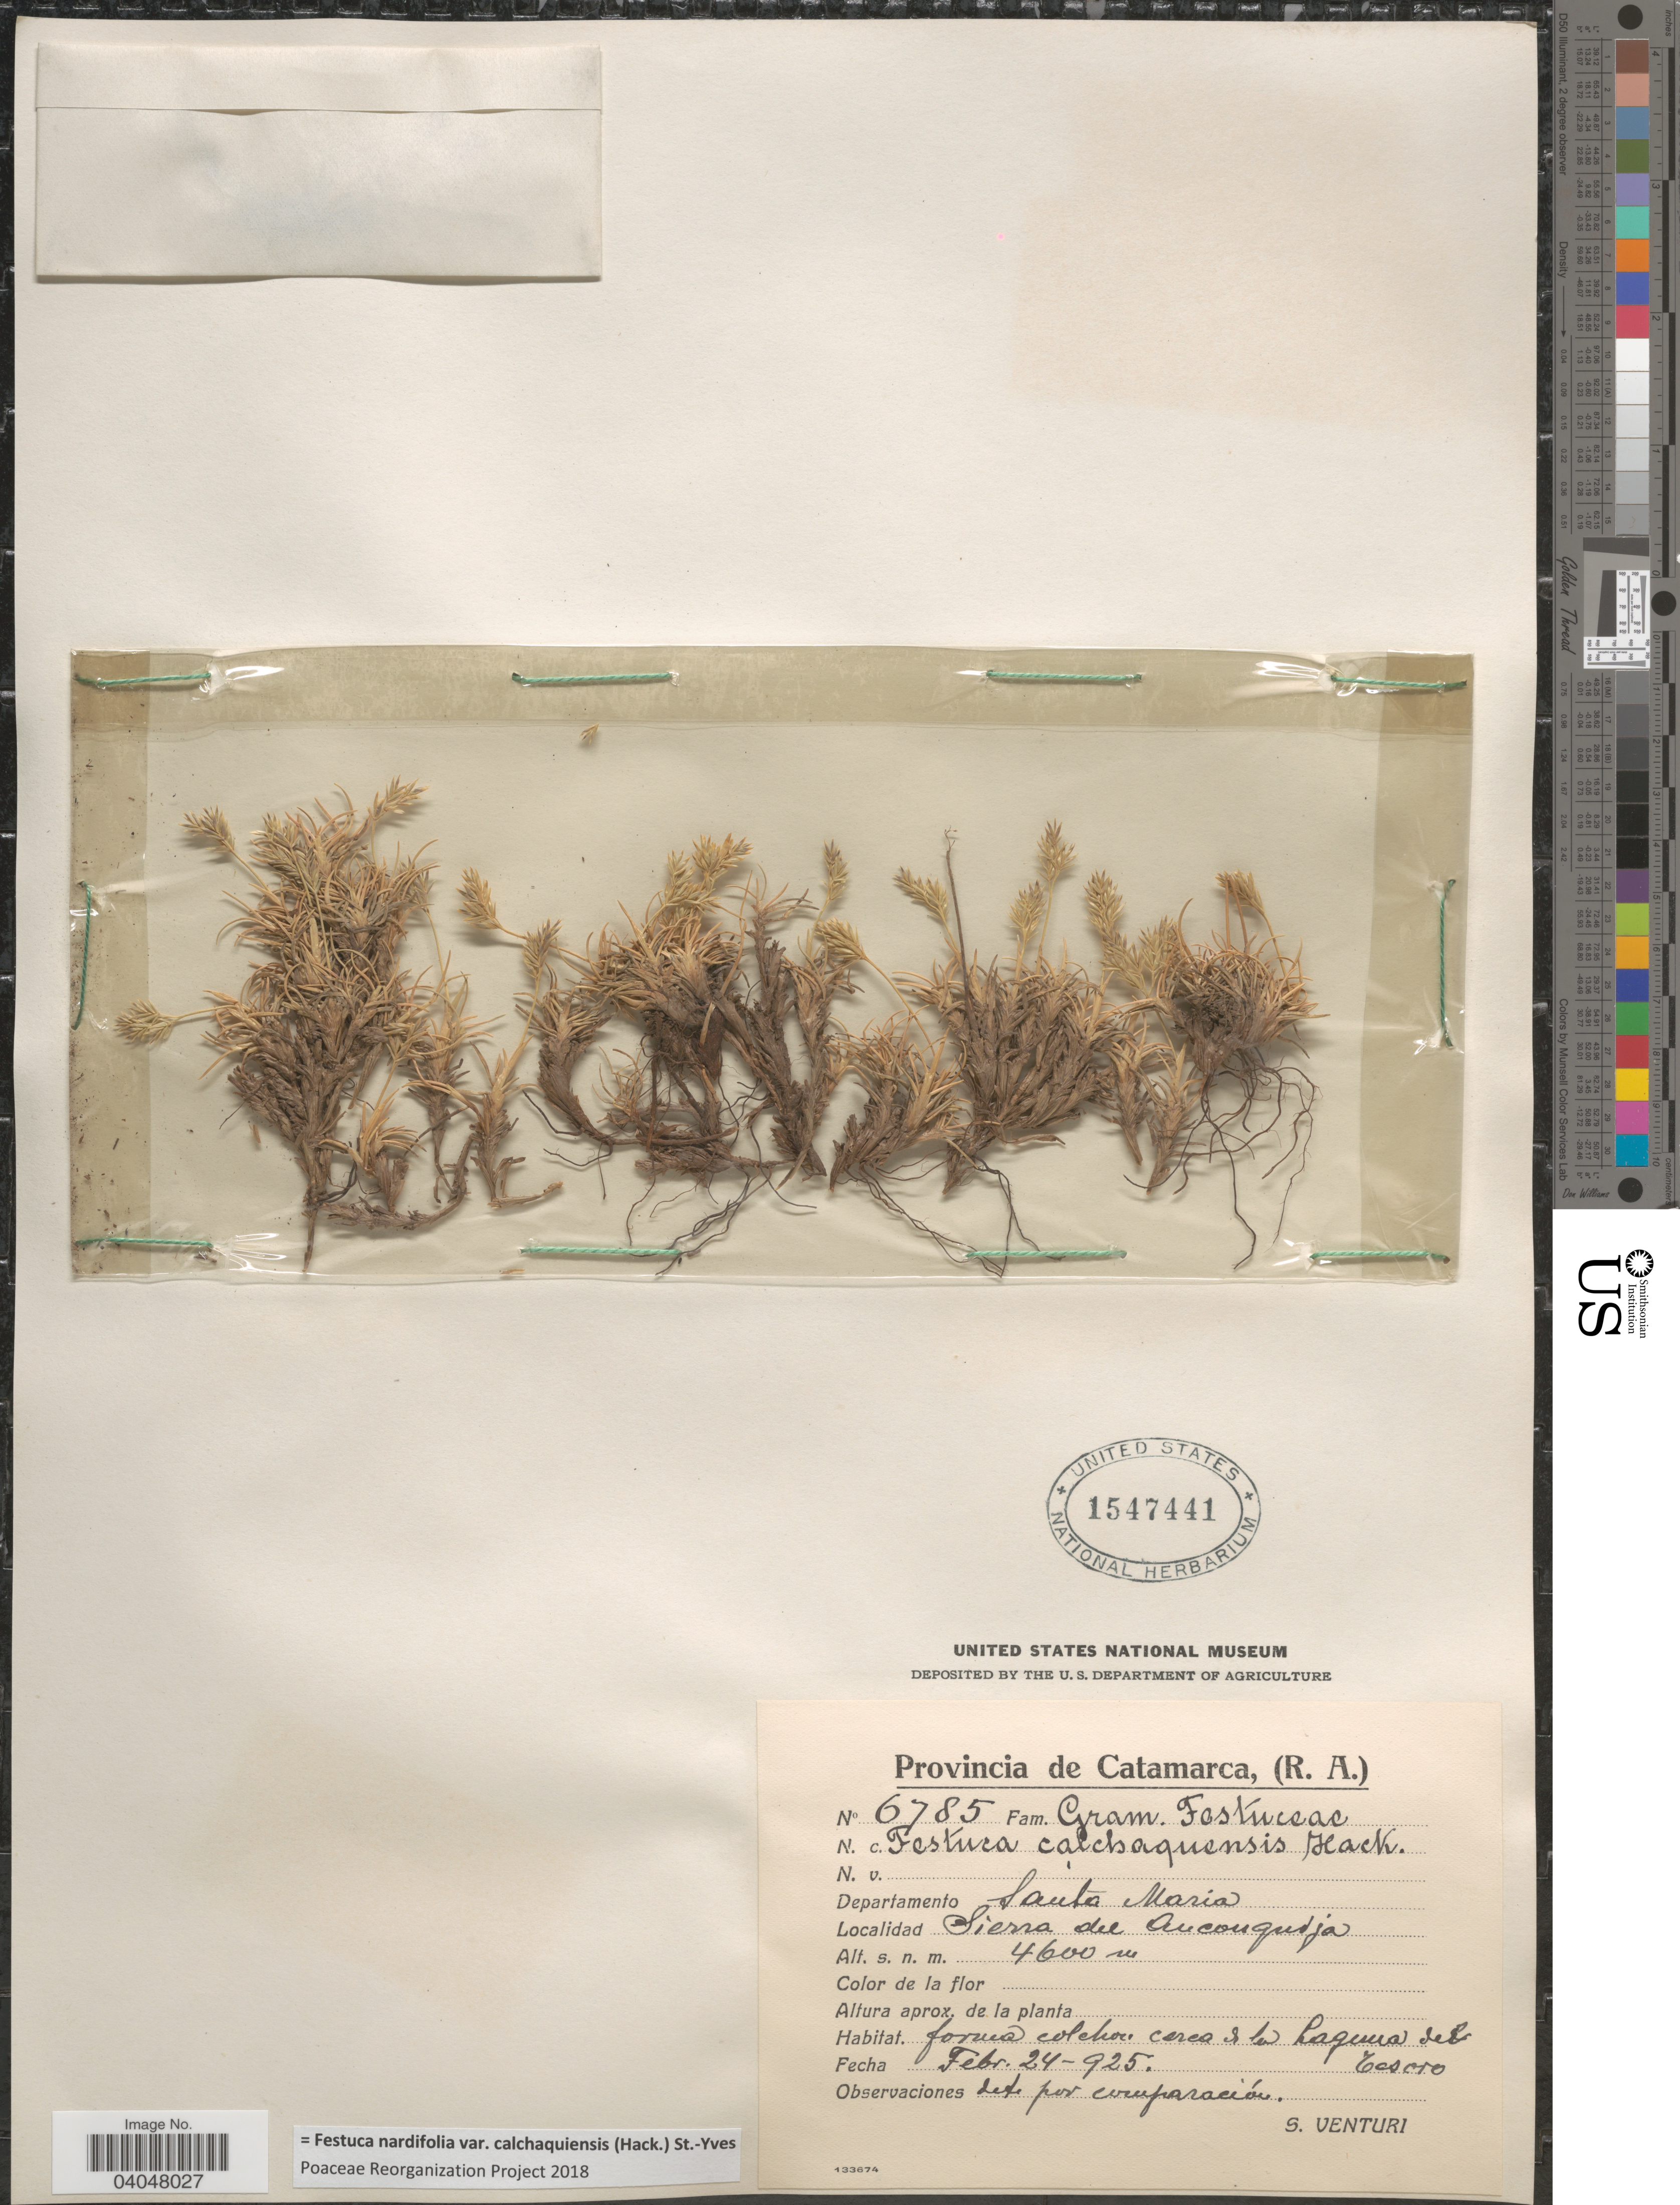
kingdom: Plantae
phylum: Tracheophyta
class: Liliopsida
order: Poales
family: Poaceae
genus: Festuca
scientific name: Festuca nardifolia var. calchaquiensis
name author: (Hack.) St.-Yves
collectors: S. Venturi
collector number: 6785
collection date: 1925-02-24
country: Argentina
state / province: Catamarca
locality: Departamento Santa Maria. Sierra del Anconquija Forma colchoco cerco de la Laguna del Tesoro.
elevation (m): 4600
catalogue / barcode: US 1547441